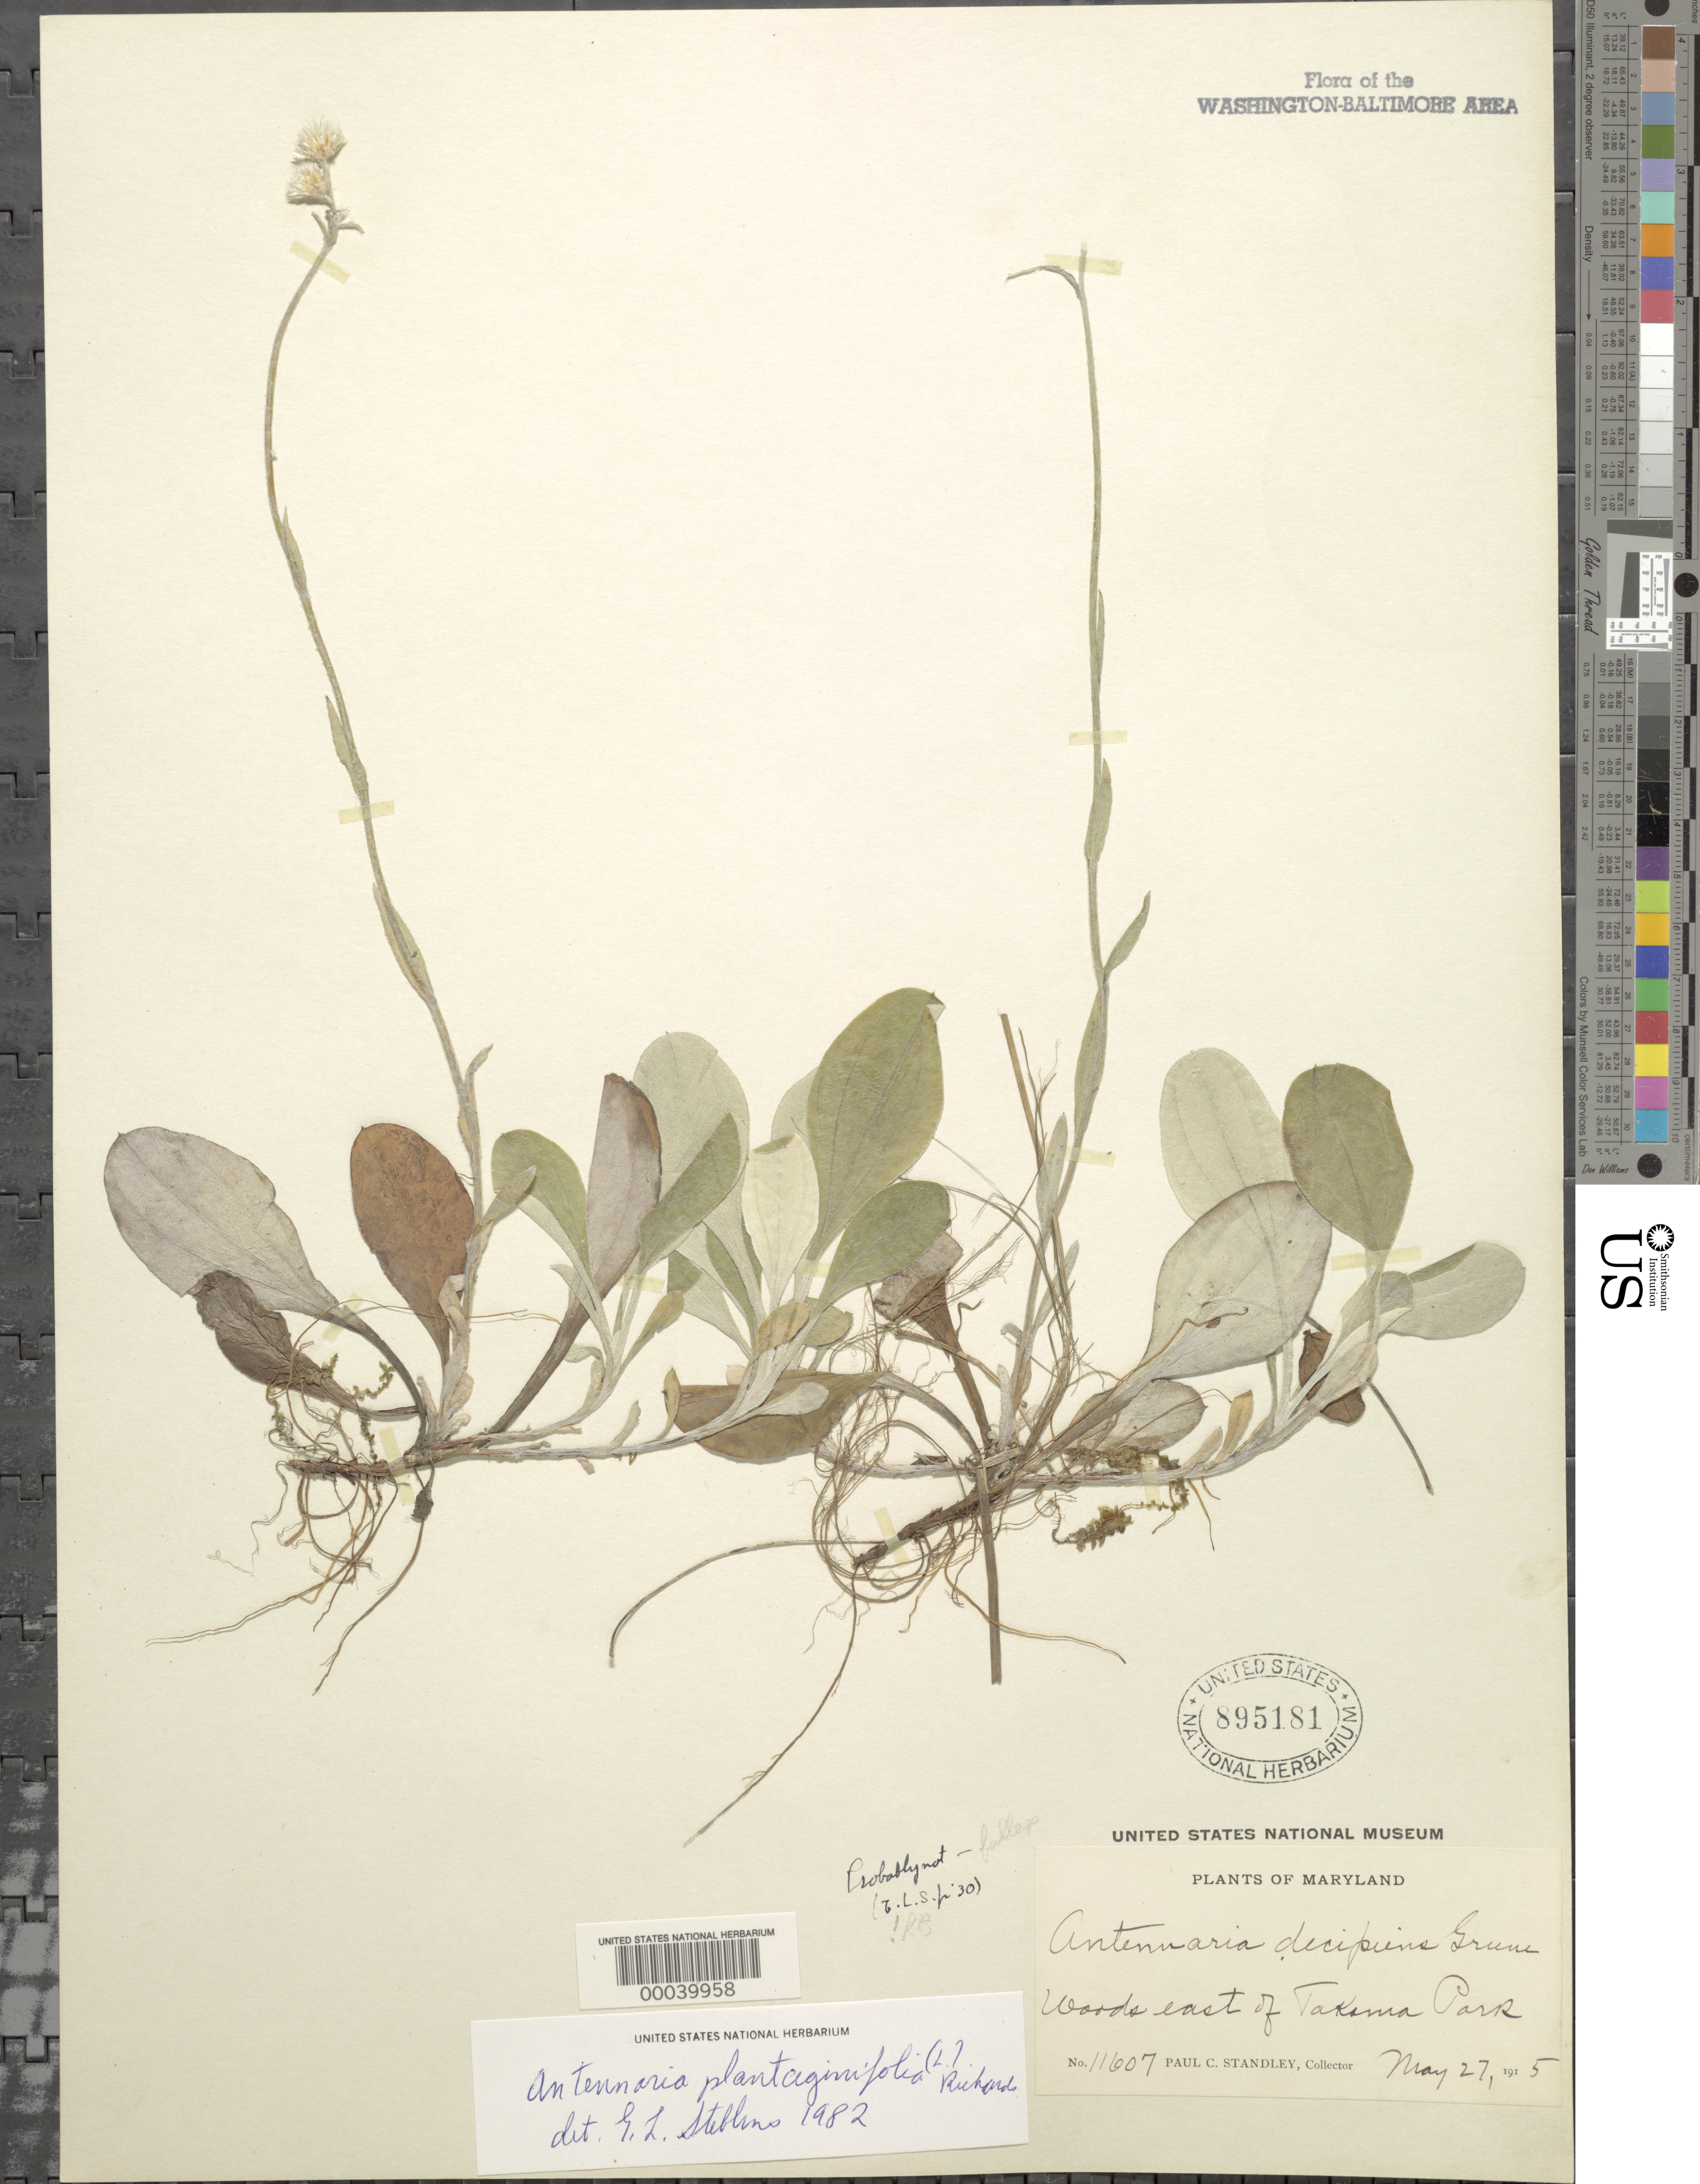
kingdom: Plantae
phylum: Tracheophyta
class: Magnoliopsida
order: Asterales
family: Asteraceae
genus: Antennaria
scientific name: Antennaria plantaginifolia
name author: (L.) Richardson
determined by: Stebbins, G. L.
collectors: P. C. Standley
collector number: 11607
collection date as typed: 27 May 1915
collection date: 1915-05-27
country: United States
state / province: Maryland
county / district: Montgomery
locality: East of Takoma Park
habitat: Woods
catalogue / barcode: US 895181